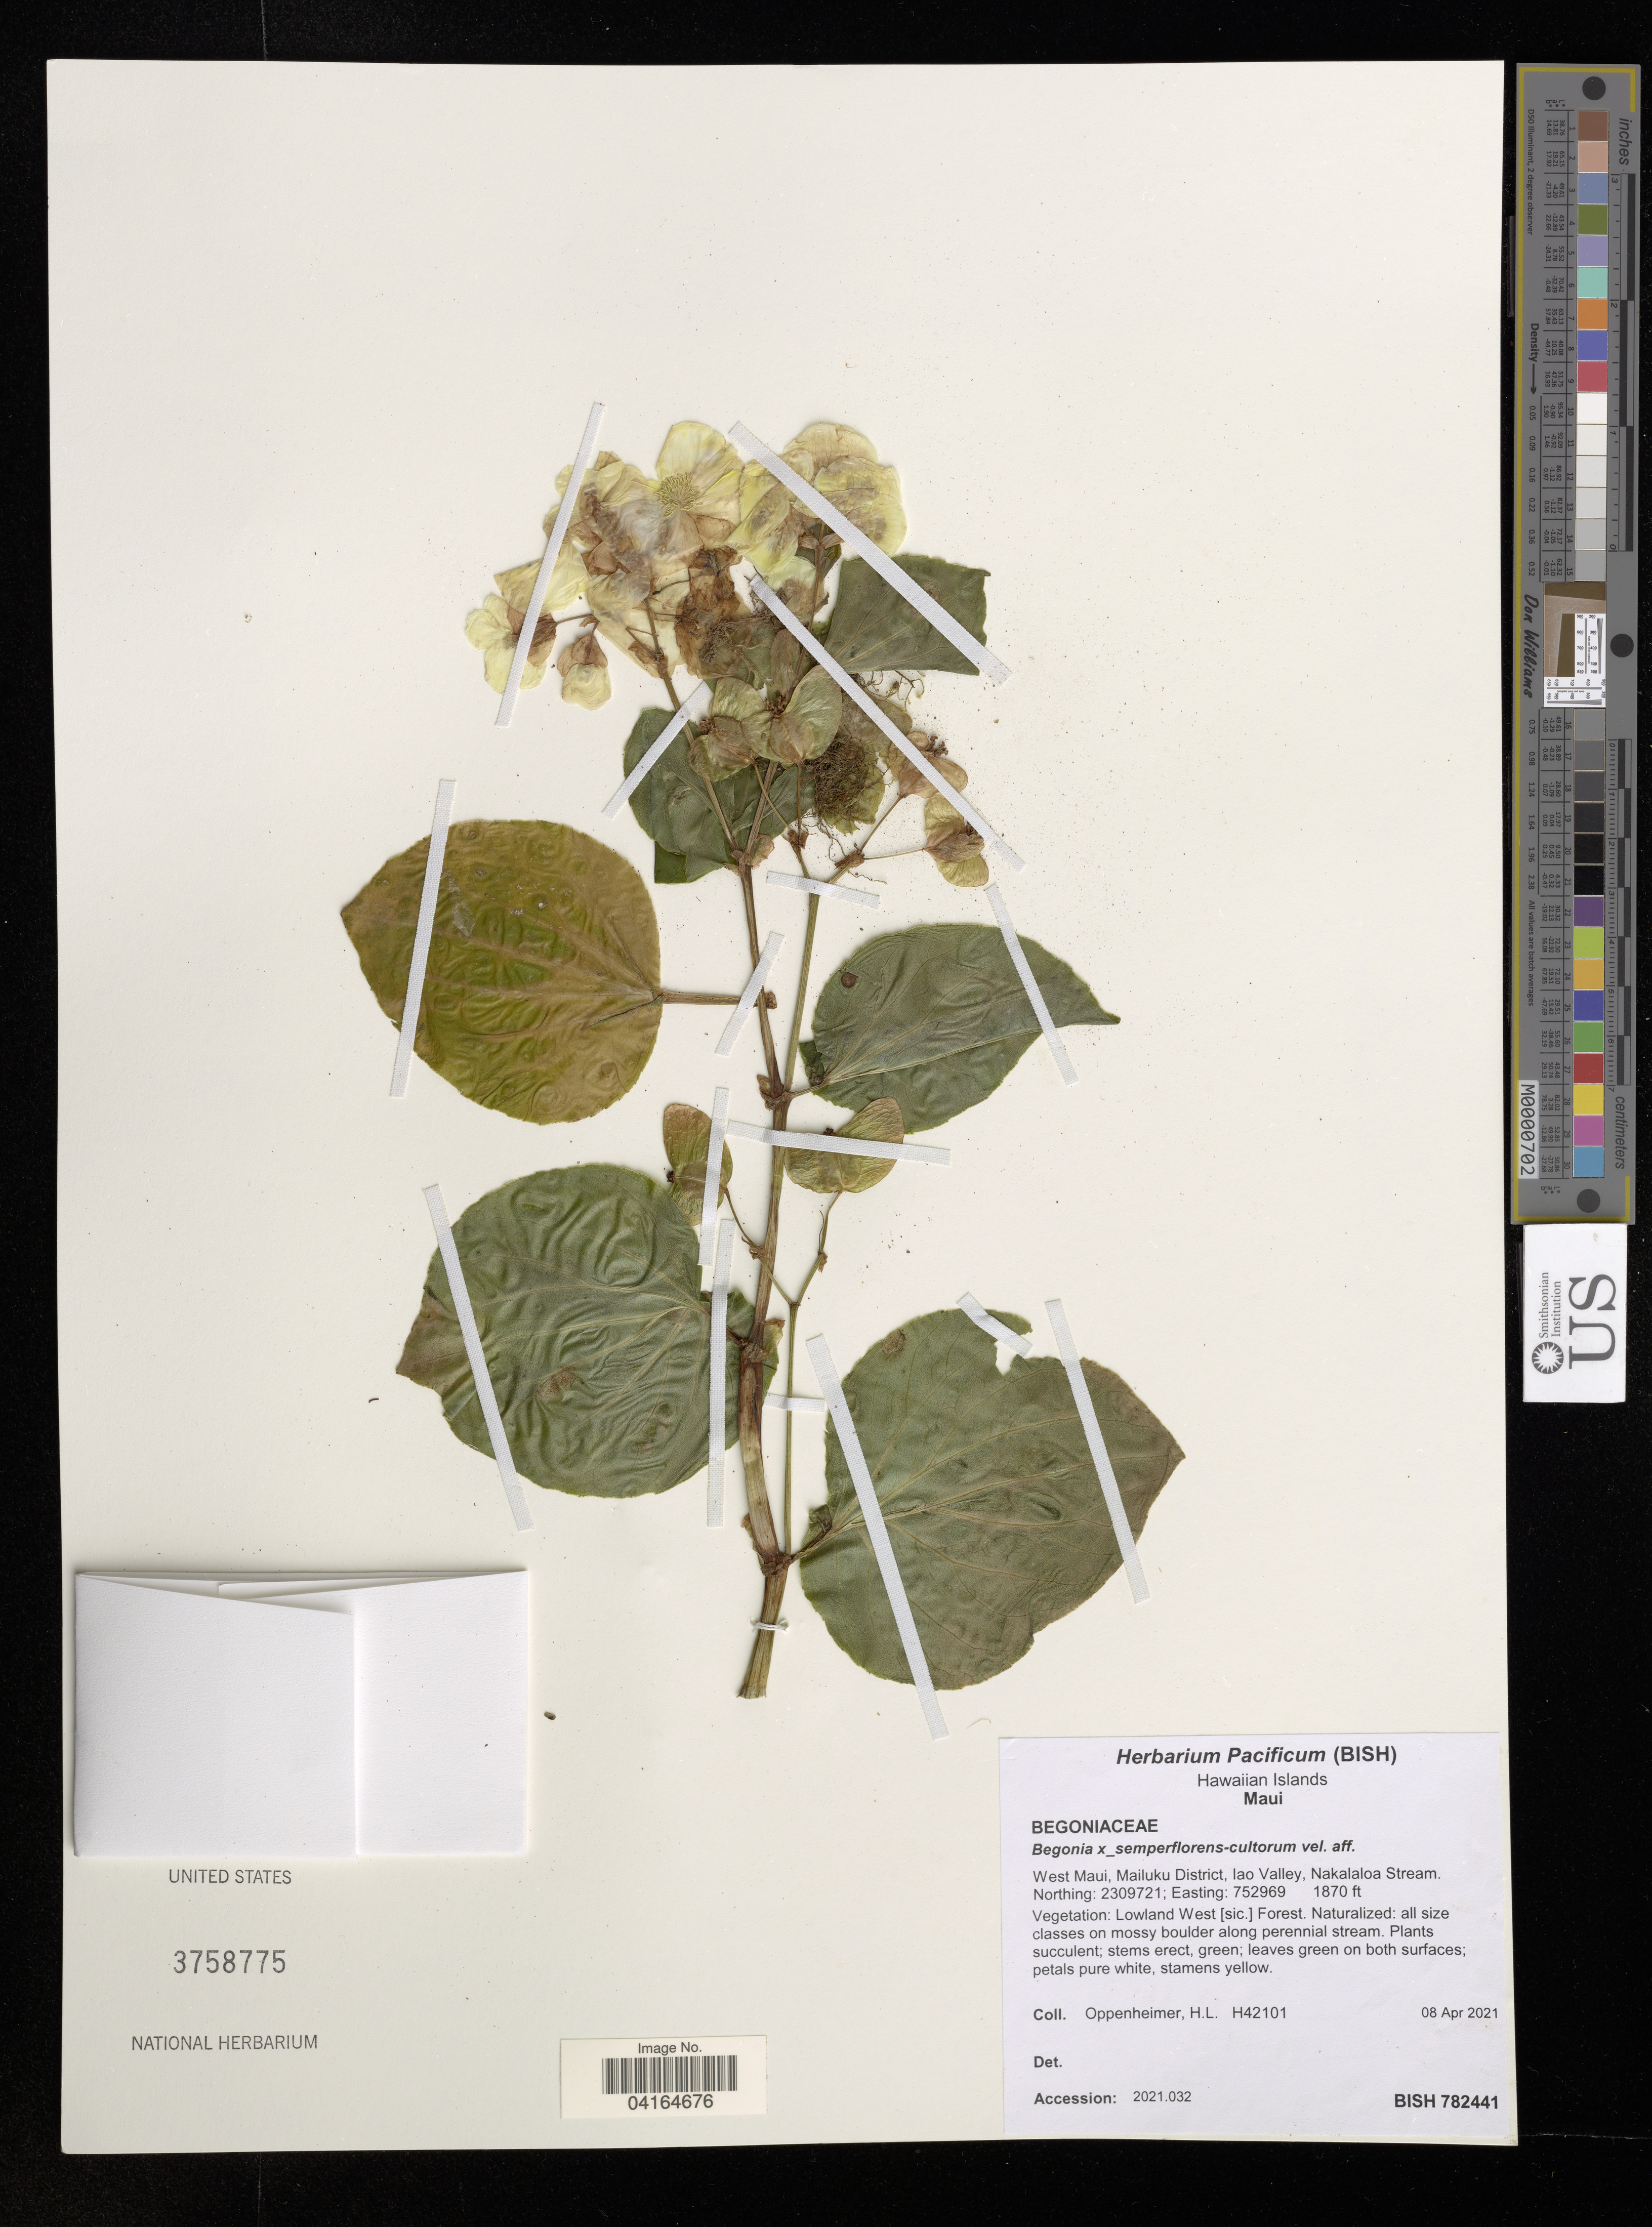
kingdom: Plantae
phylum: Tracheophyta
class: Magnoliopsida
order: Cucurbitales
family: Begoniaceae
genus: Begonia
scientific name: Begonia x sp.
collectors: H. L. Oppenheimer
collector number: H42101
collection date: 2021-04-08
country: United States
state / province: Hawaii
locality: Hawaiian Islands. Maui. West Maui, Mailuku District, Iao Valley, Nakalaloa Stream.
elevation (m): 570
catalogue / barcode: US 3758775